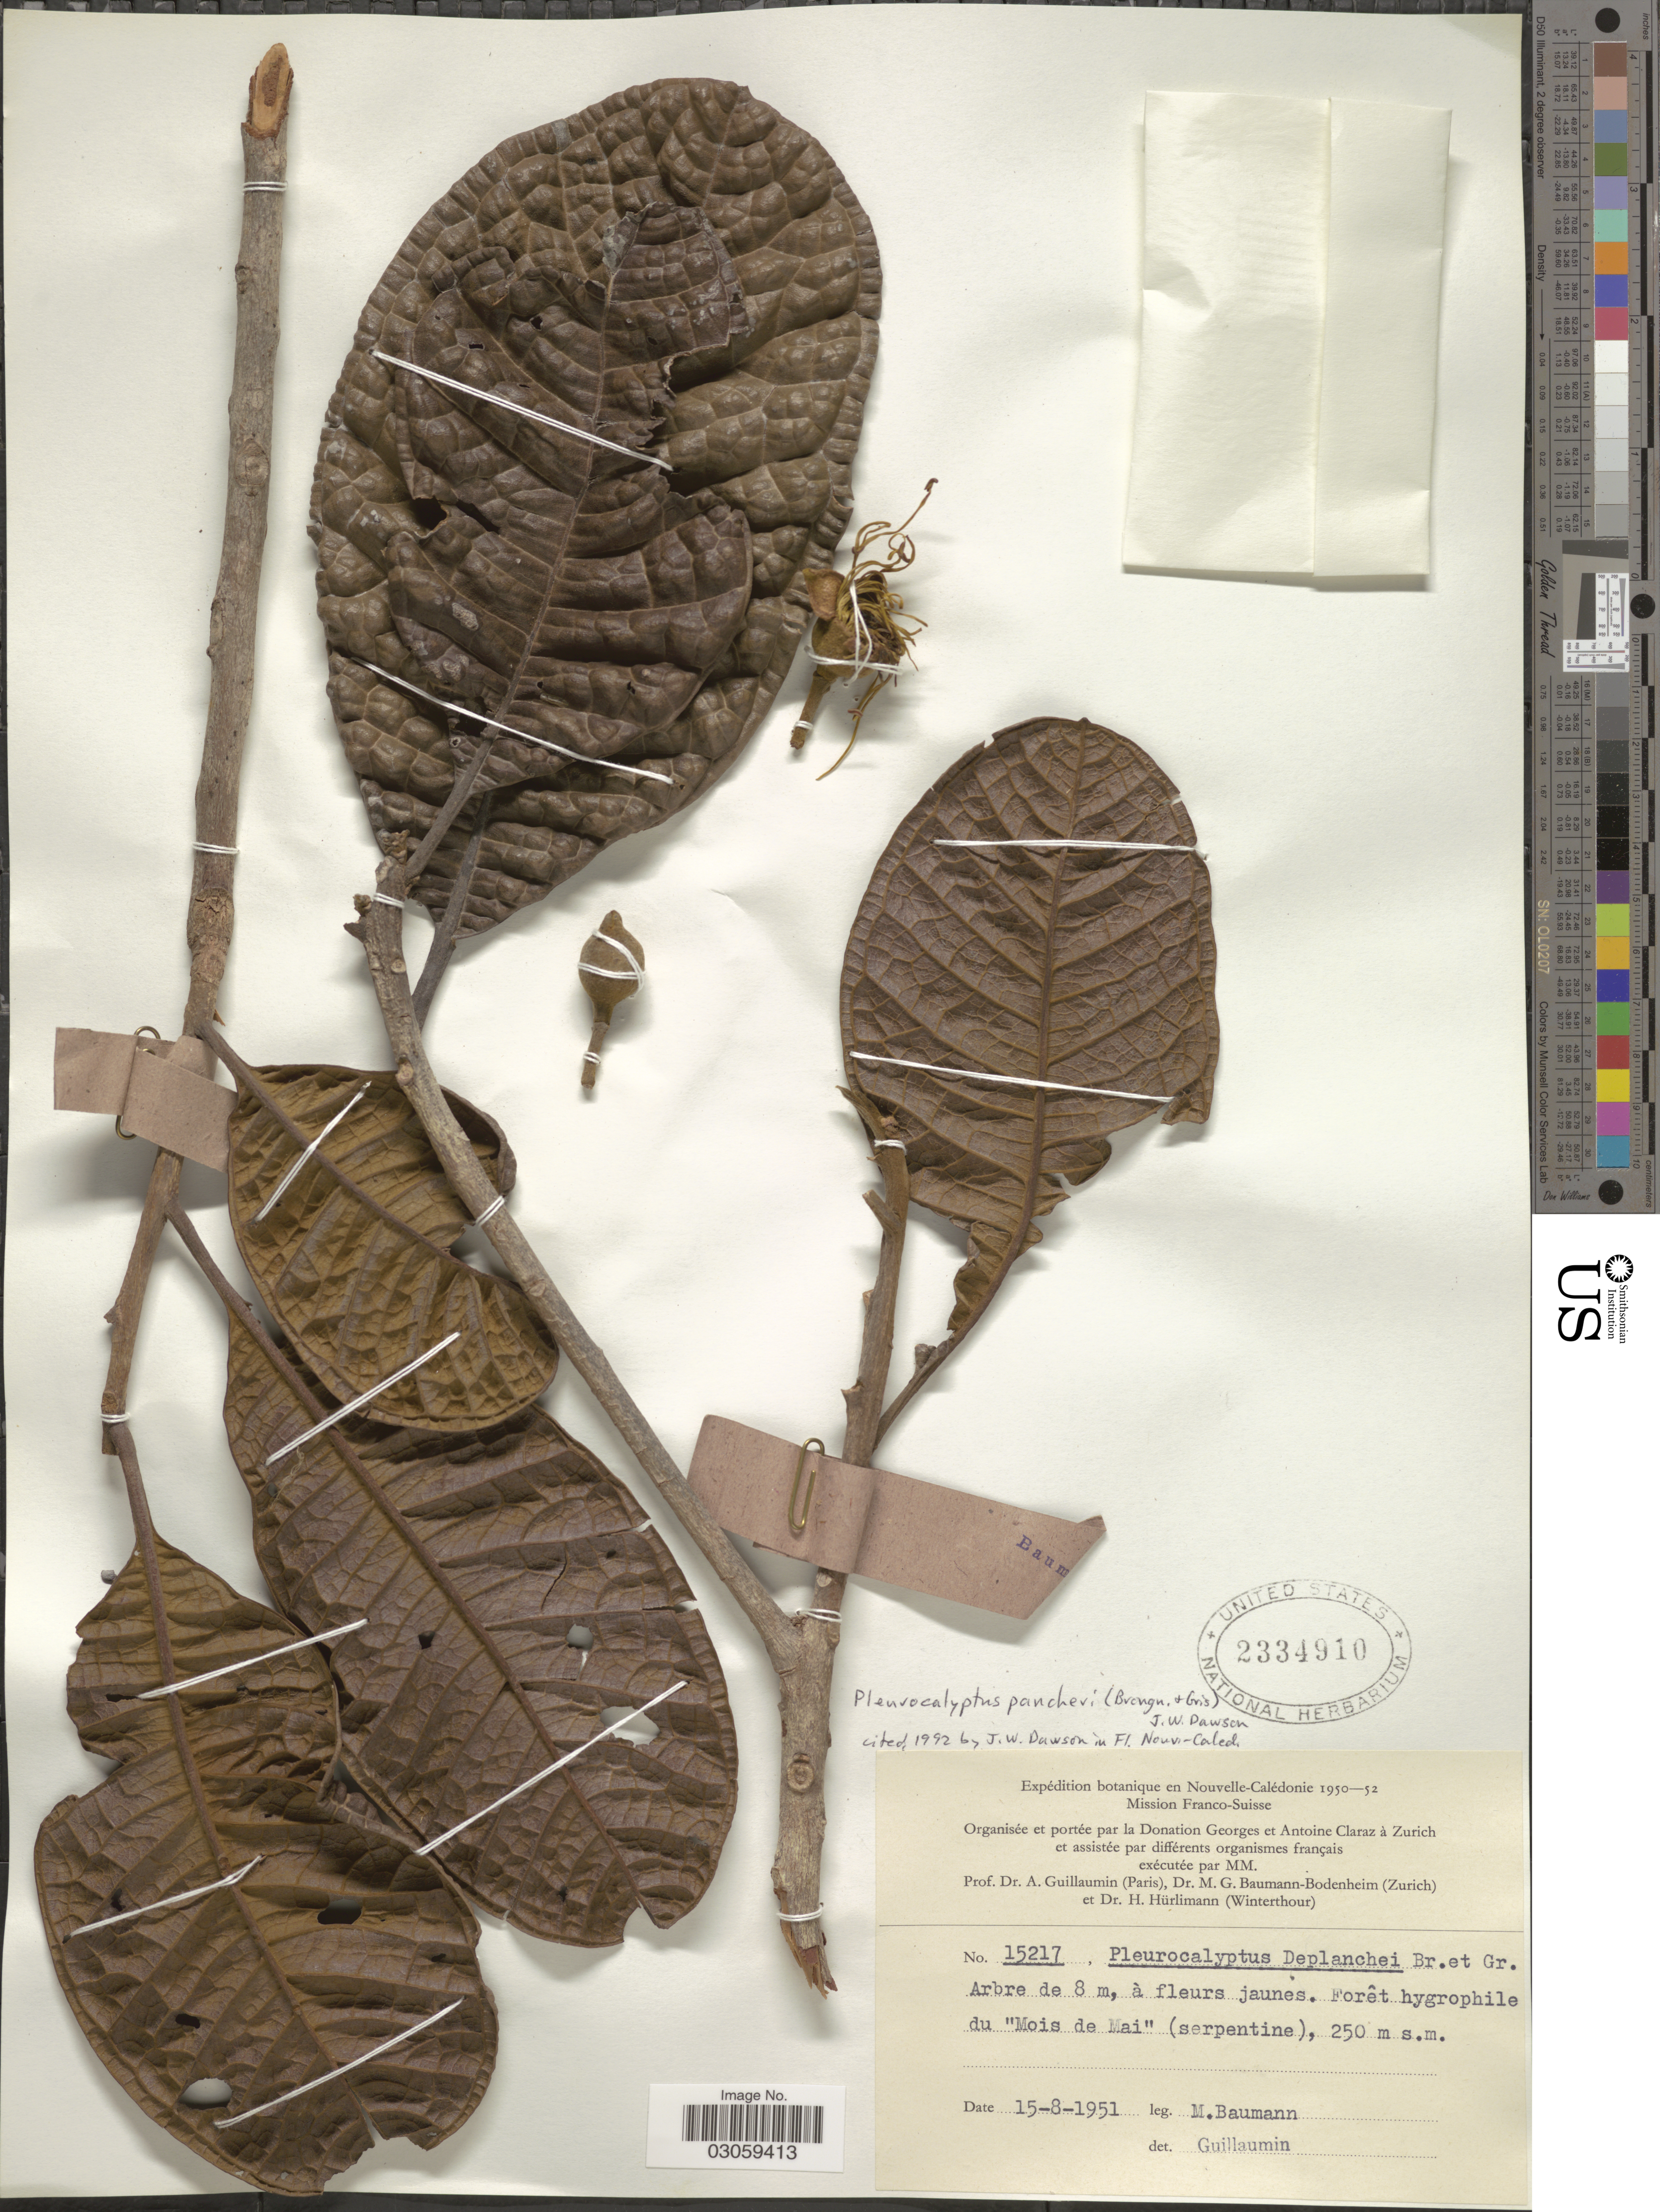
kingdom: Plantae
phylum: Tracheophyta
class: Magnoliopsida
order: Myrtales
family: Myrtaceae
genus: Pleurocalyptus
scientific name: Pleurocalyptus pancheri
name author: (Brongn. & Gris) J.W. Dawson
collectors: M. Baumann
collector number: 15217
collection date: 1951-08-15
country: New Caledonia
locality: En Nouvelle-Calédonie. Forêt hygrophile du "Mois de Mai" (serpentine).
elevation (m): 250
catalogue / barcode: US 2334910